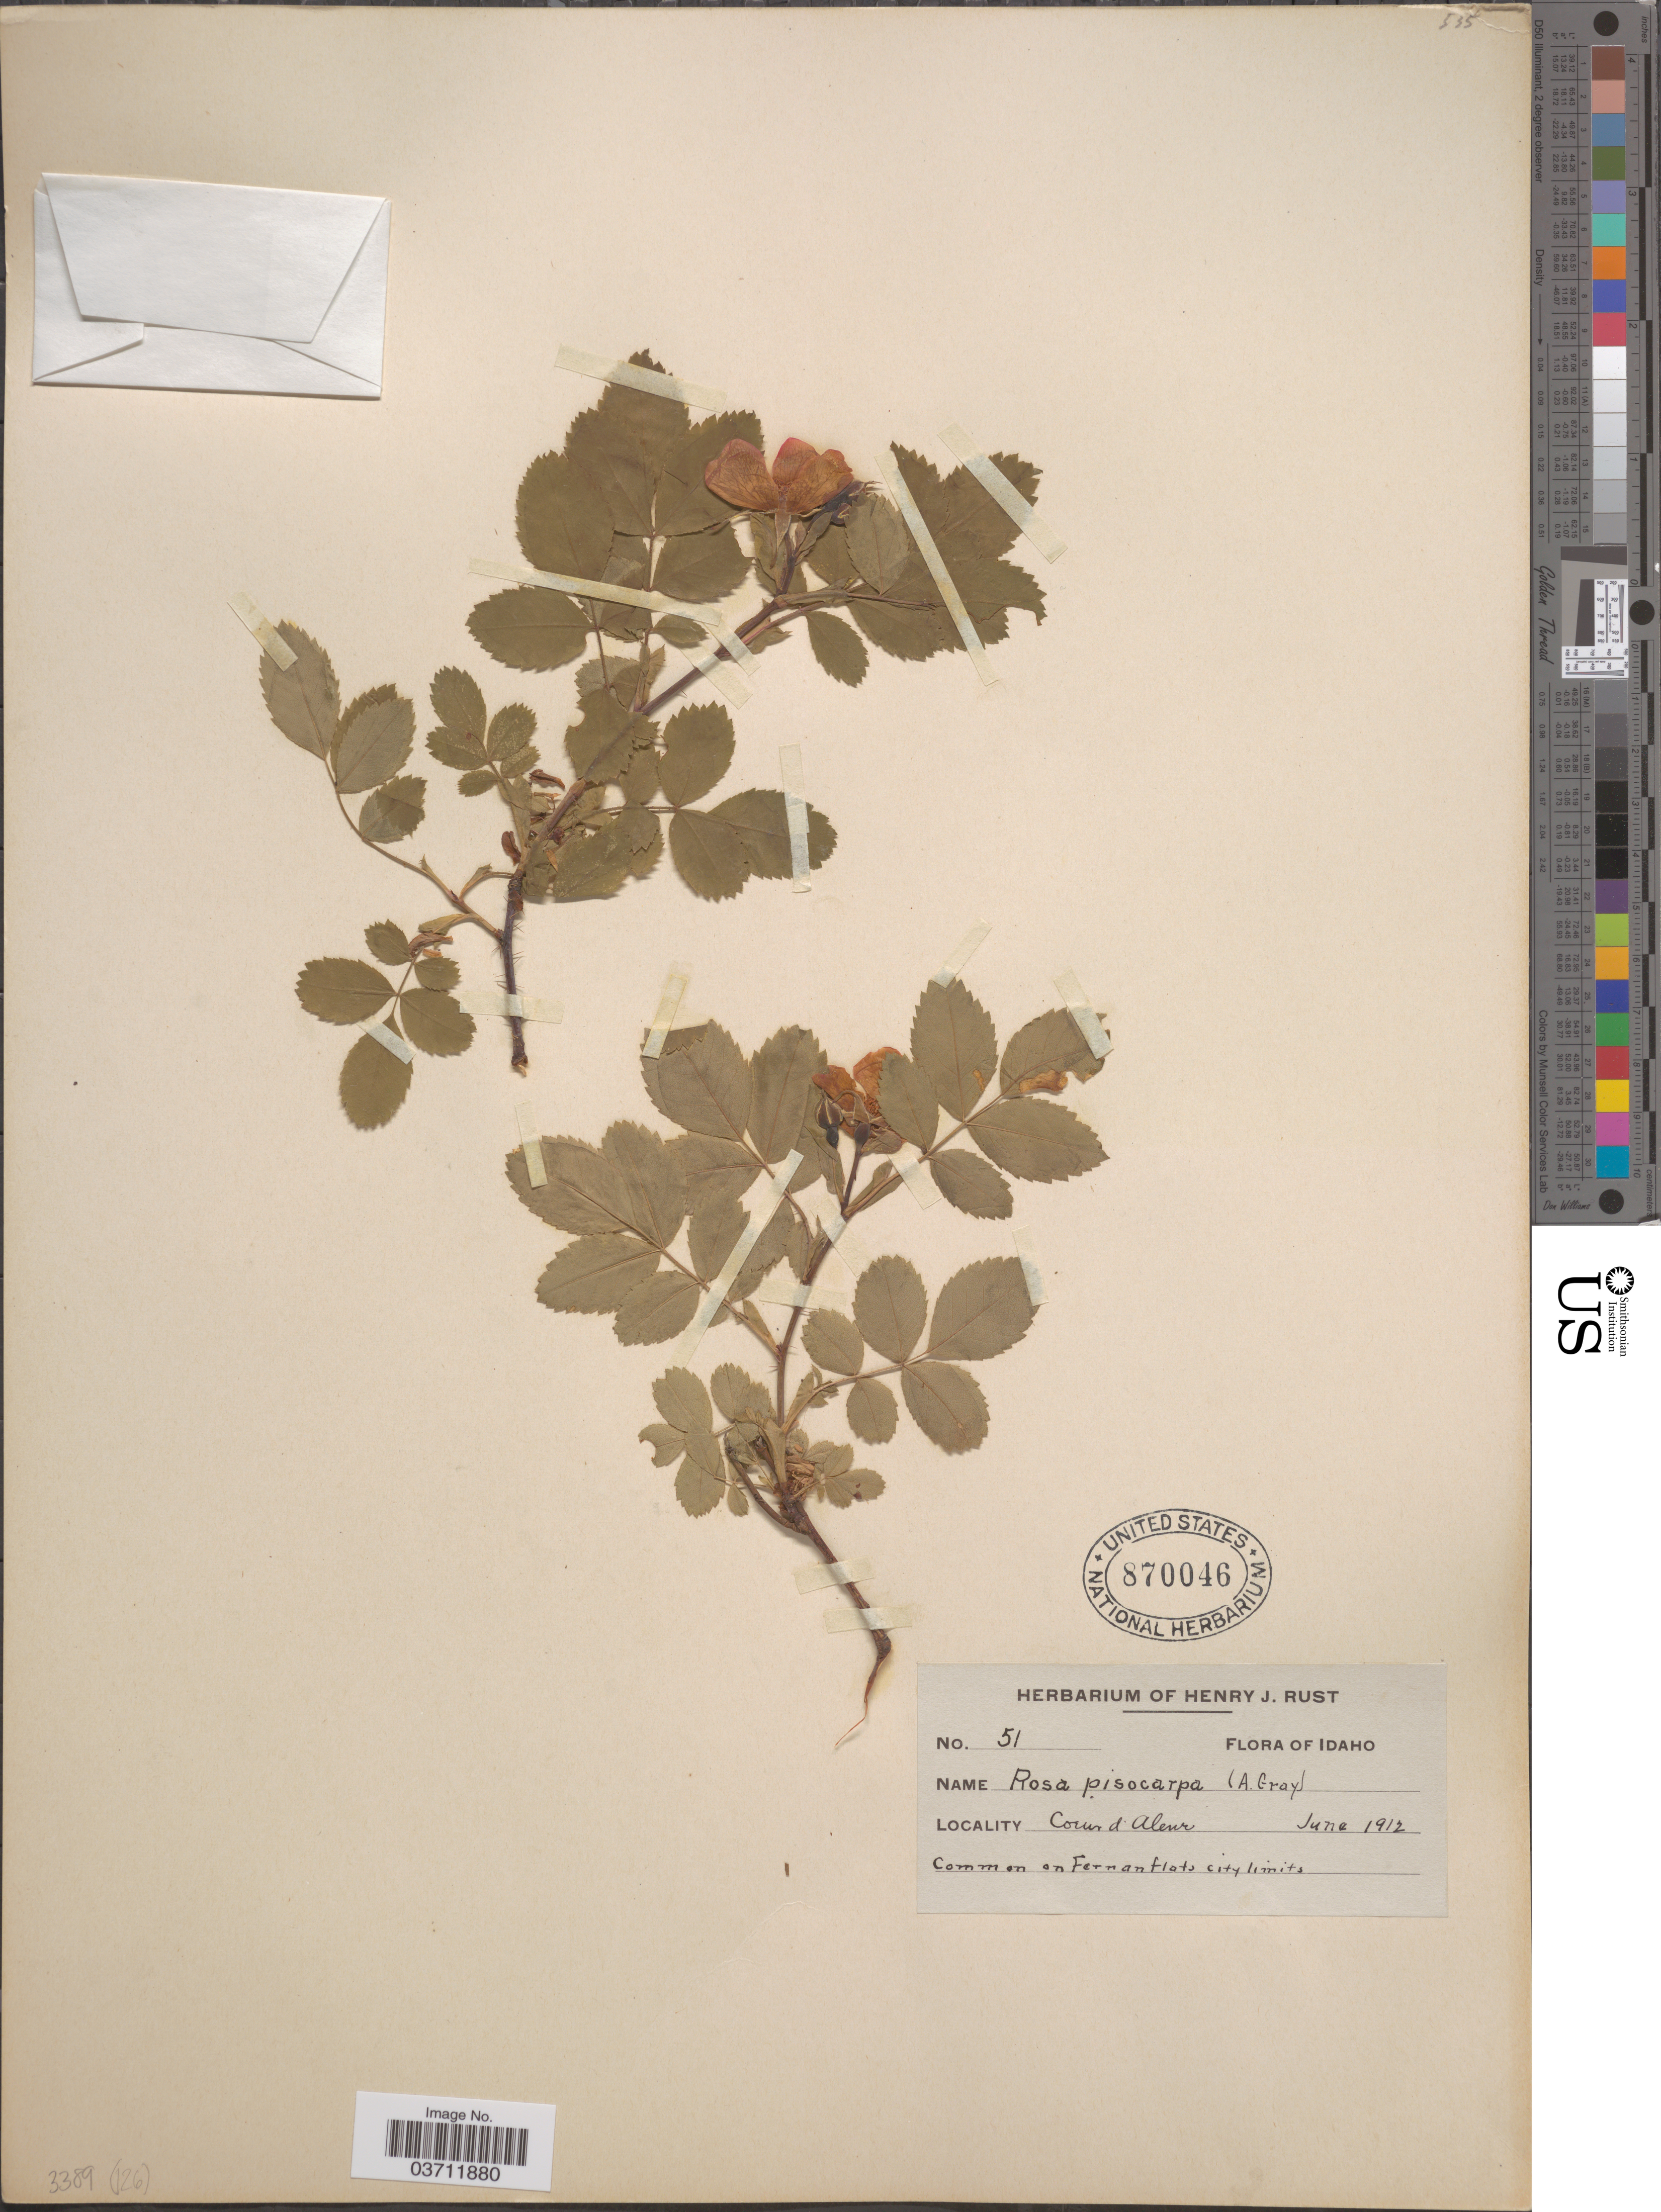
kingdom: Plantae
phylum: Tracheophyta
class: Magnoliopsida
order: Rosales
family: Rosaceae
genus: Rosa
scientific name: Rosa pisocarpa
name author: A. Gray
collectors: ex herb. Henry J. Rust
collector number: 51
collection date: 1912-06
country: United States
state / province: Idaho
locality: Coeur d' Alene. On Fernan flats city limits.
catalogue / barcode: US 870046